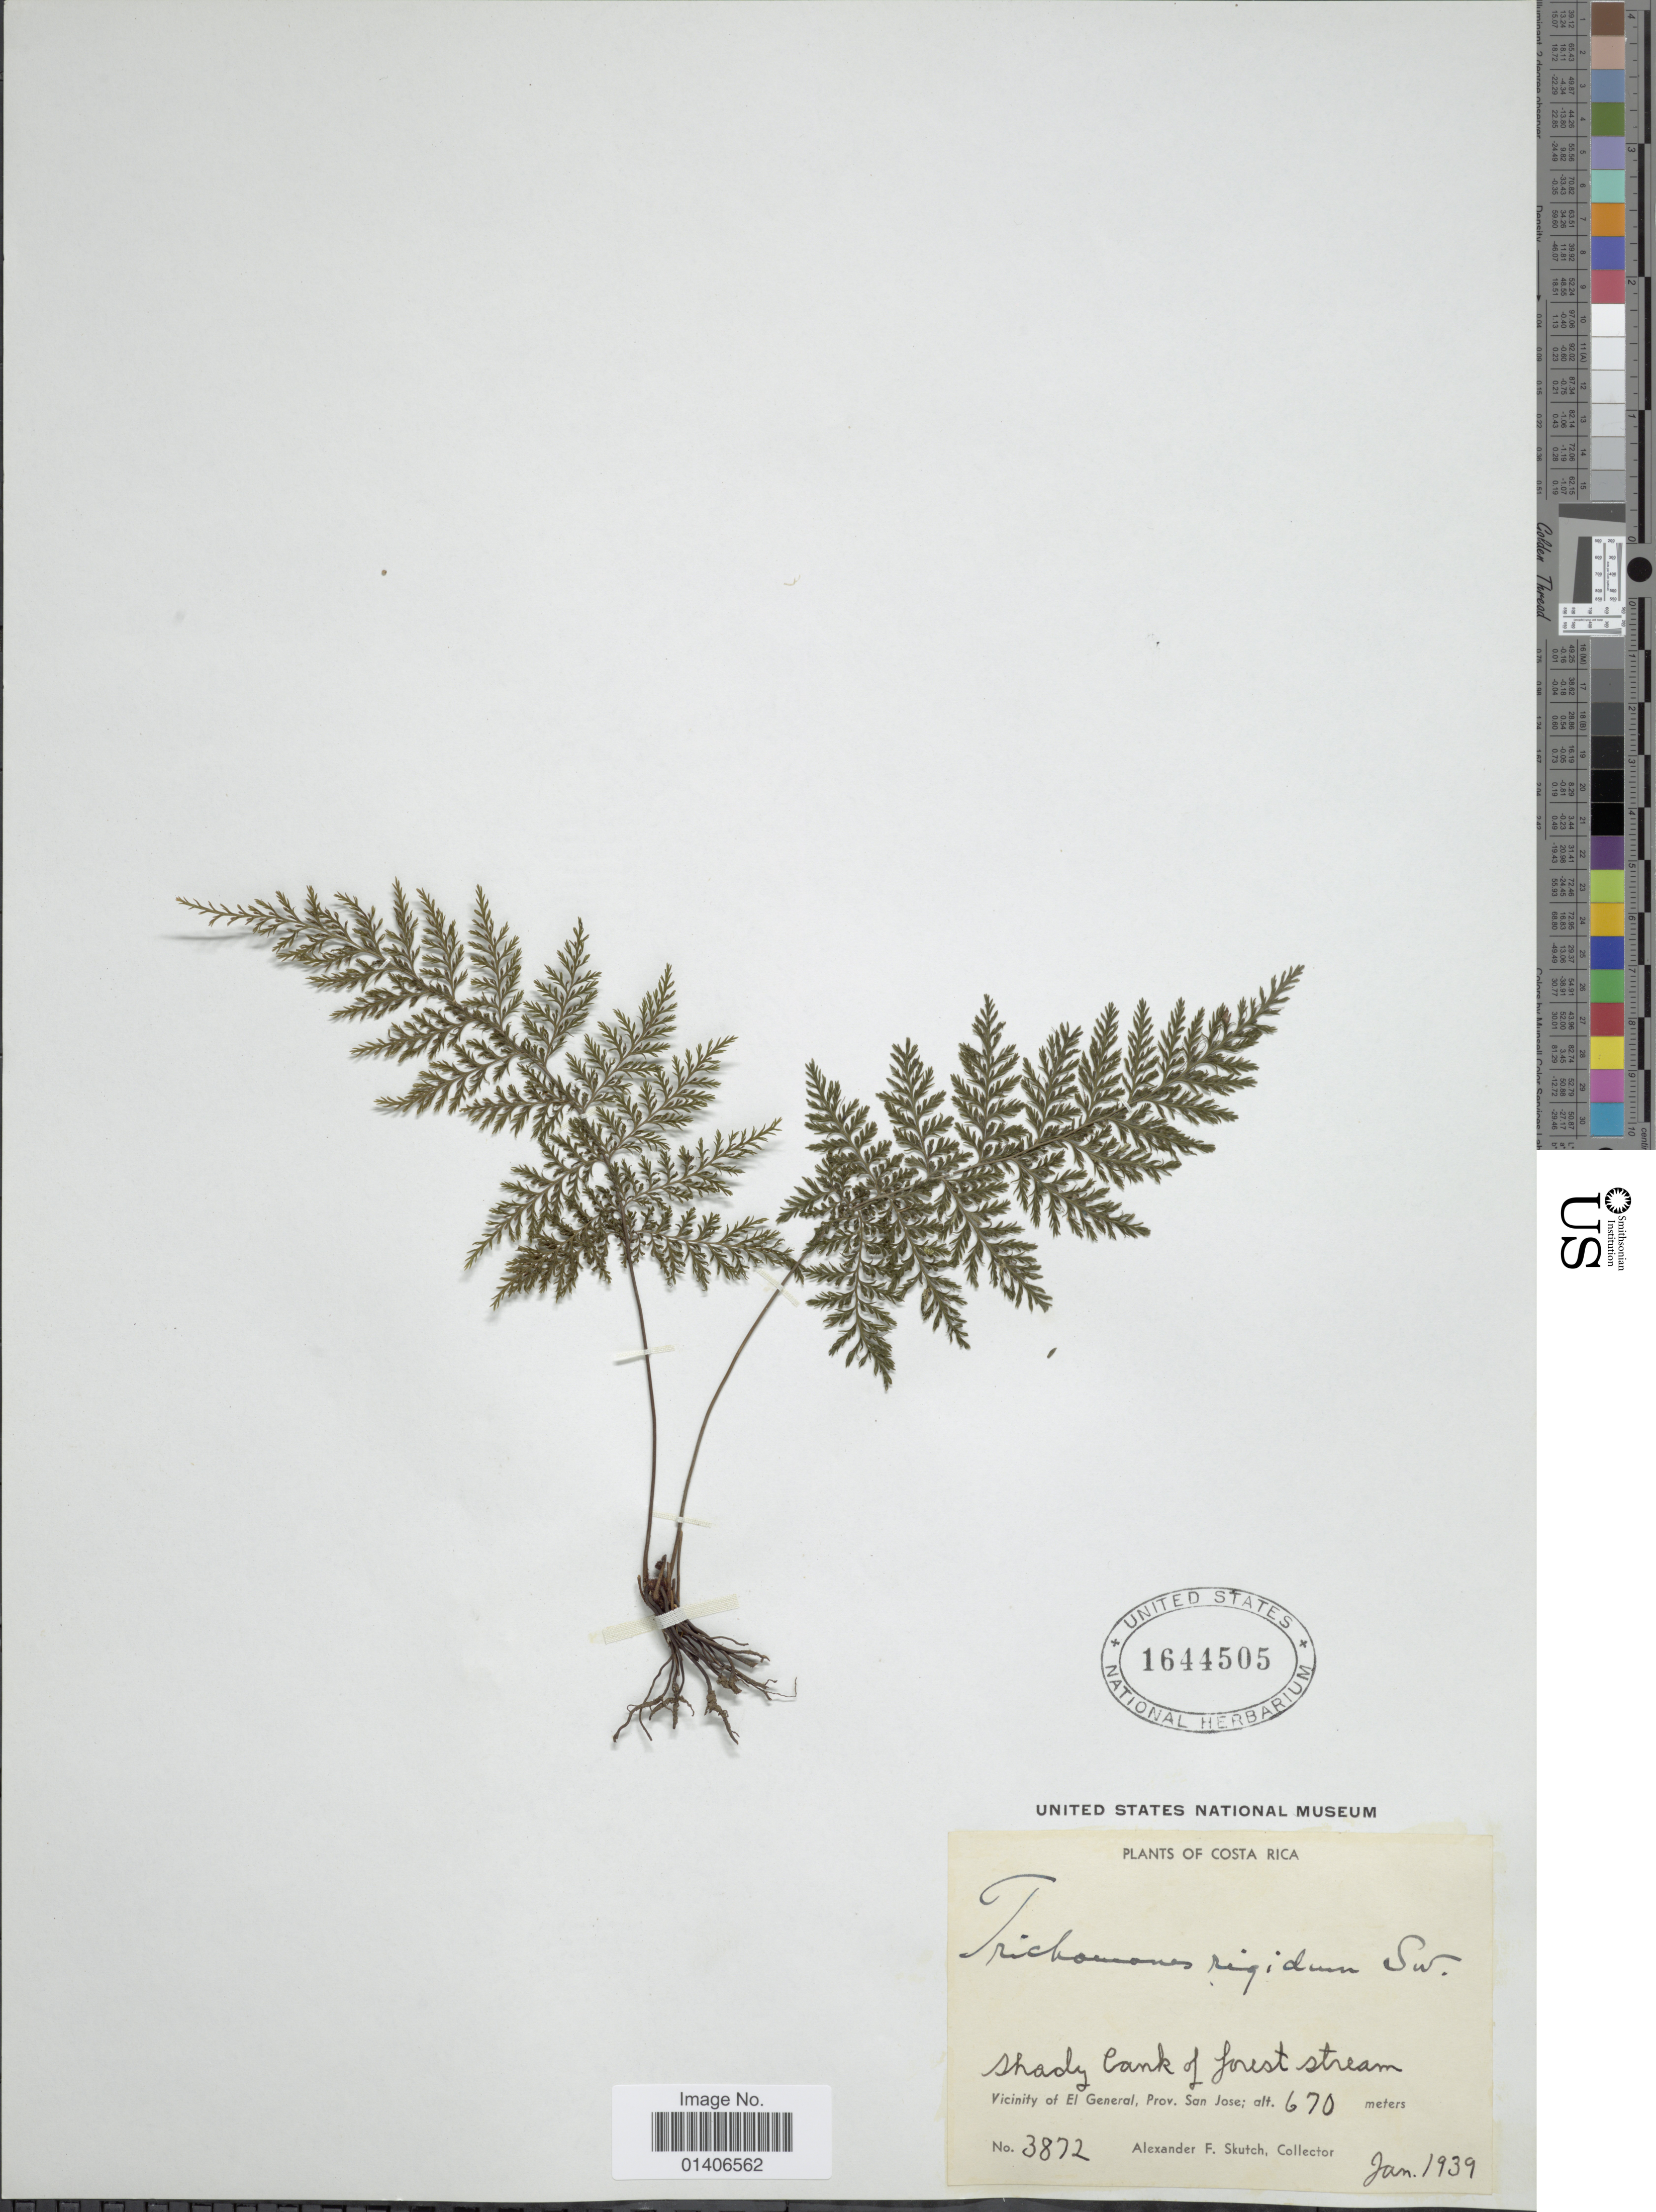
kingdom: Plantae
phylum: Tracheophyta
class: Polypodiopsida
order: Hymenophyllales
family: Hymenophyllaceae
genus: Abrodictyum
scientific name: Abrodictyum rigidum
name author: (Sw.) Ebihara & Dubuisson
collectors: A. F. Skutch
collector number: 3872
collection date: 1939-01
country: Costa Rica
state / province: San José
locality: Shady bank of forest stream, Vicinity of EL General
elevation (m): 670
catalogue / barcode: US 1644505